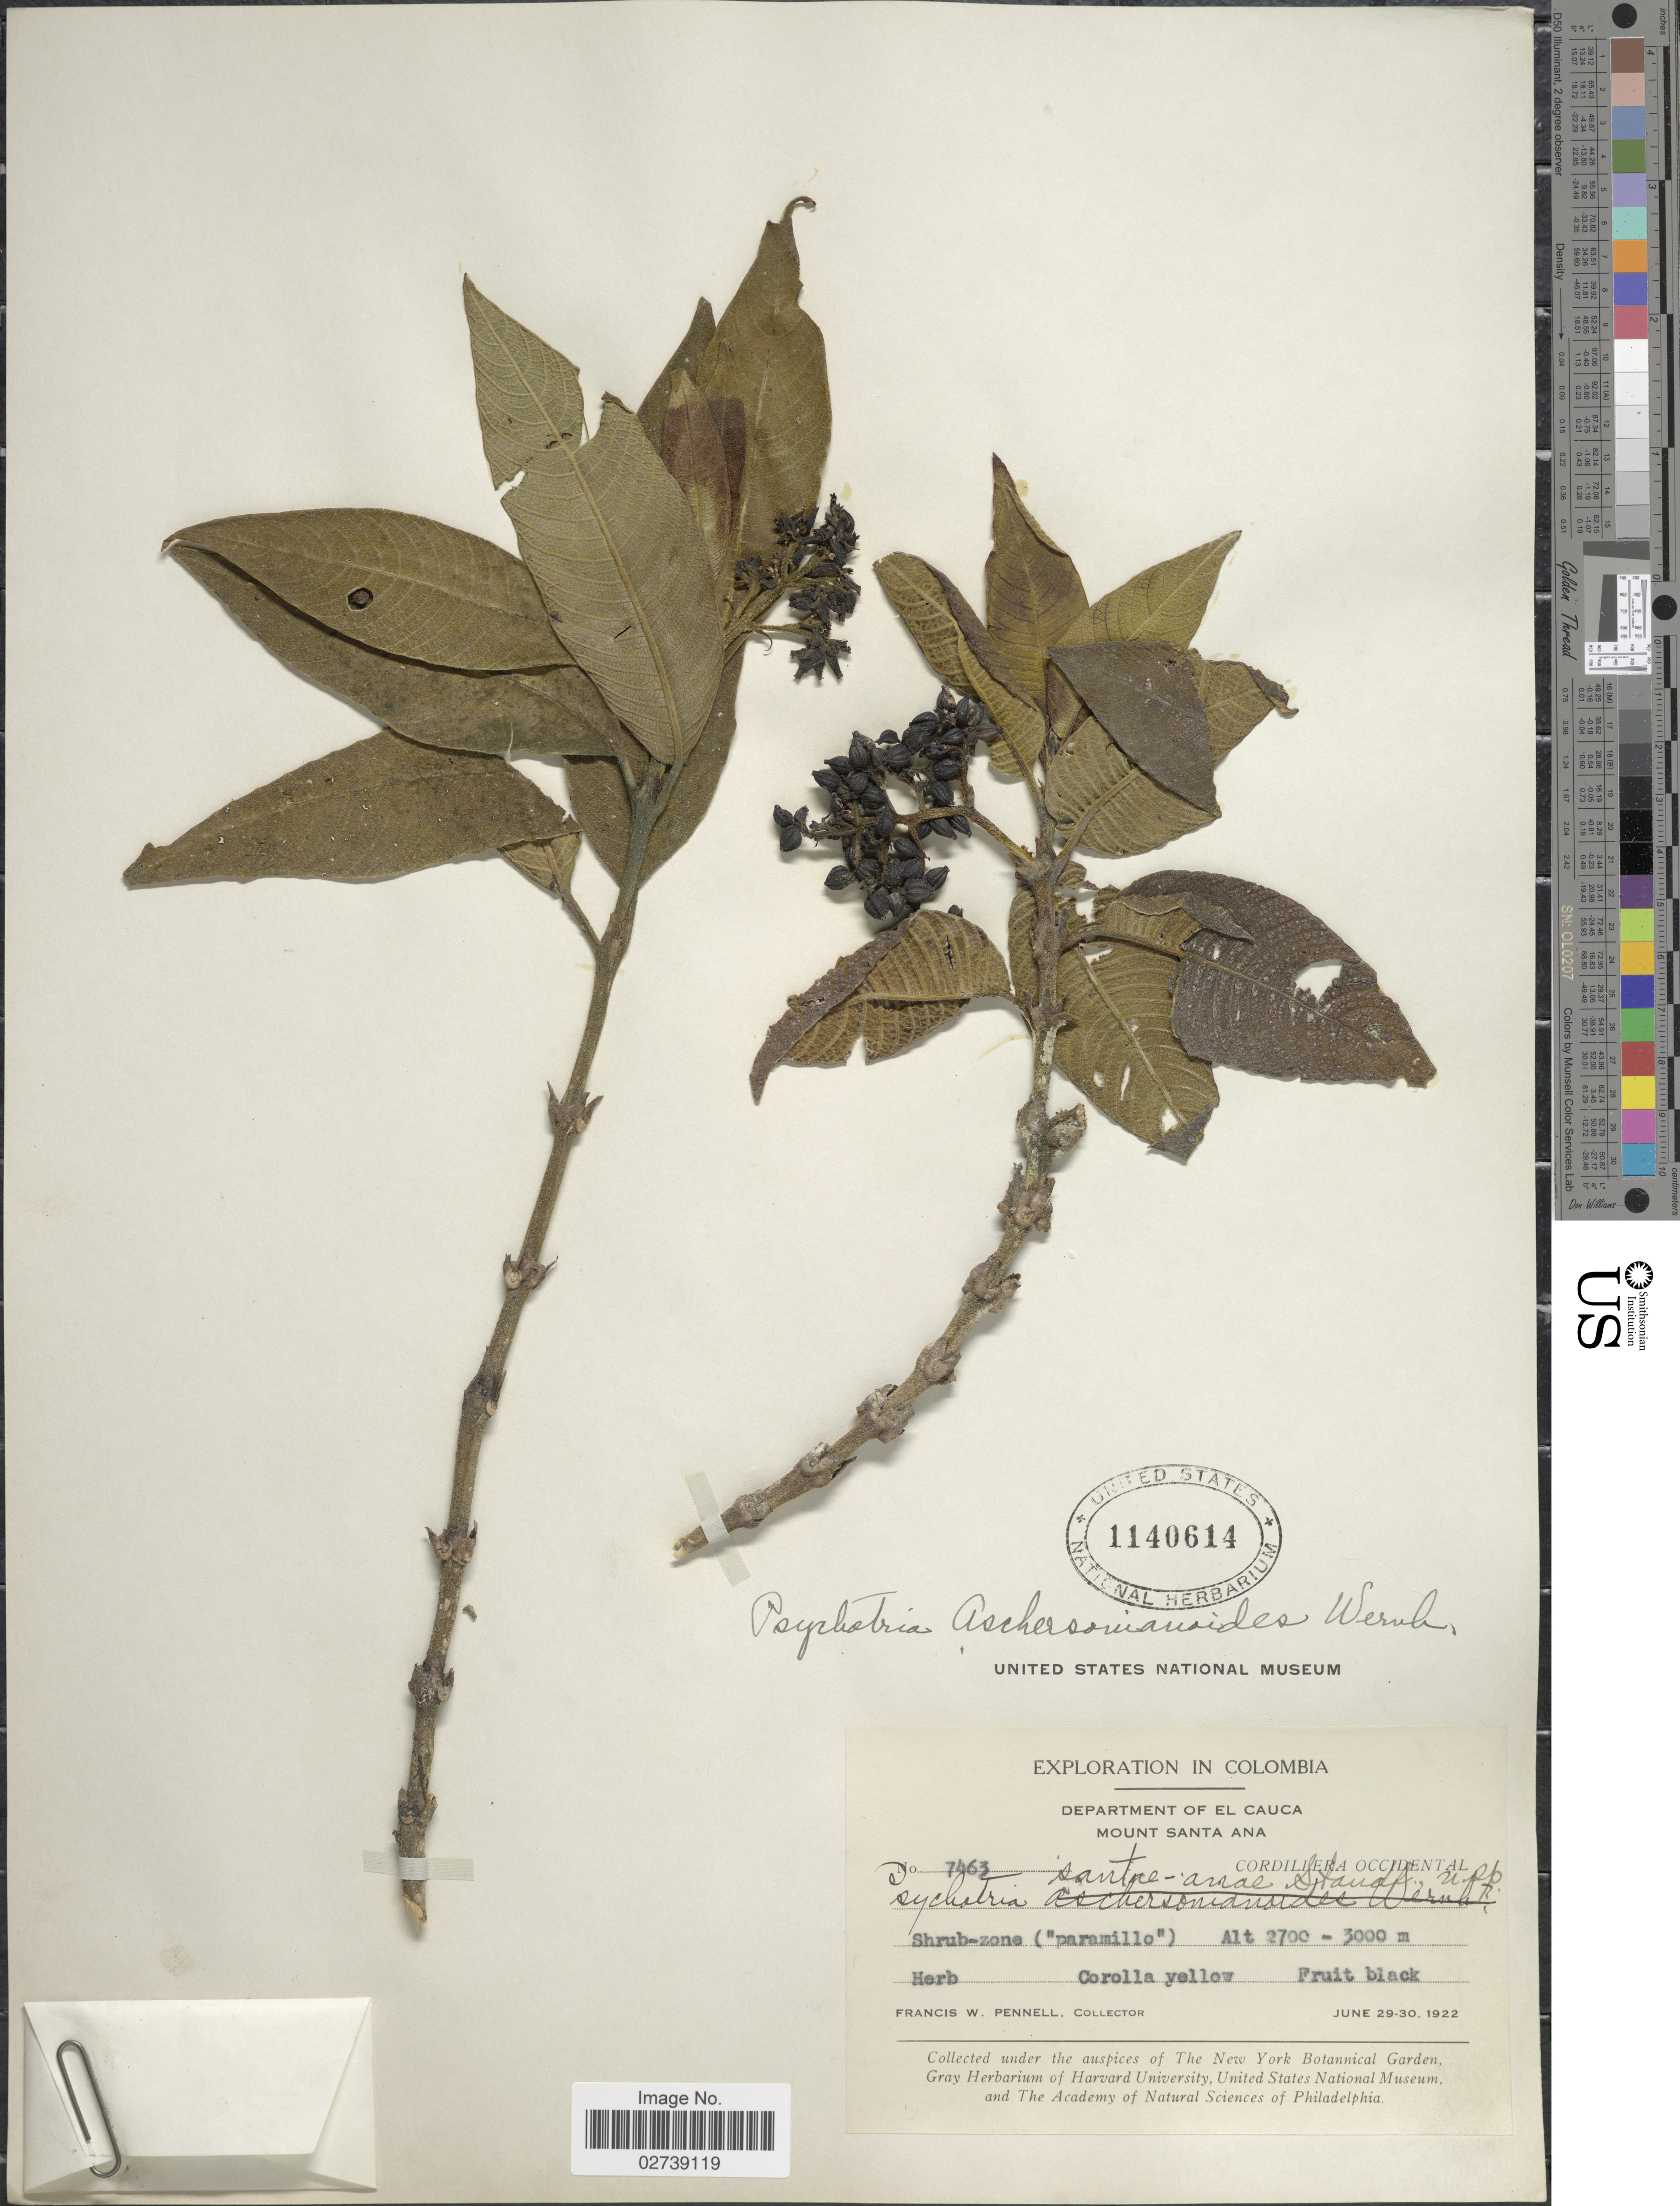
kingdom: Plantae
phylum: Tracheophyta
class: Magnoliopsida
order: Gentianales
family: Rubiaceae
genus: Palicourea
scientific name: Palicourea aschersonianoides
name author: Steyerm.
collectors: F. W. Pennell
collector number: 7463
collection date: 1922-06-29/1922-06-30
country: Colombia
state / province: Cauca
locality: Department of El Cauca. Mount Santa Ana. Cordillera Oriental.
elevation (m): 2700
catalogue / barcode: US 1140614